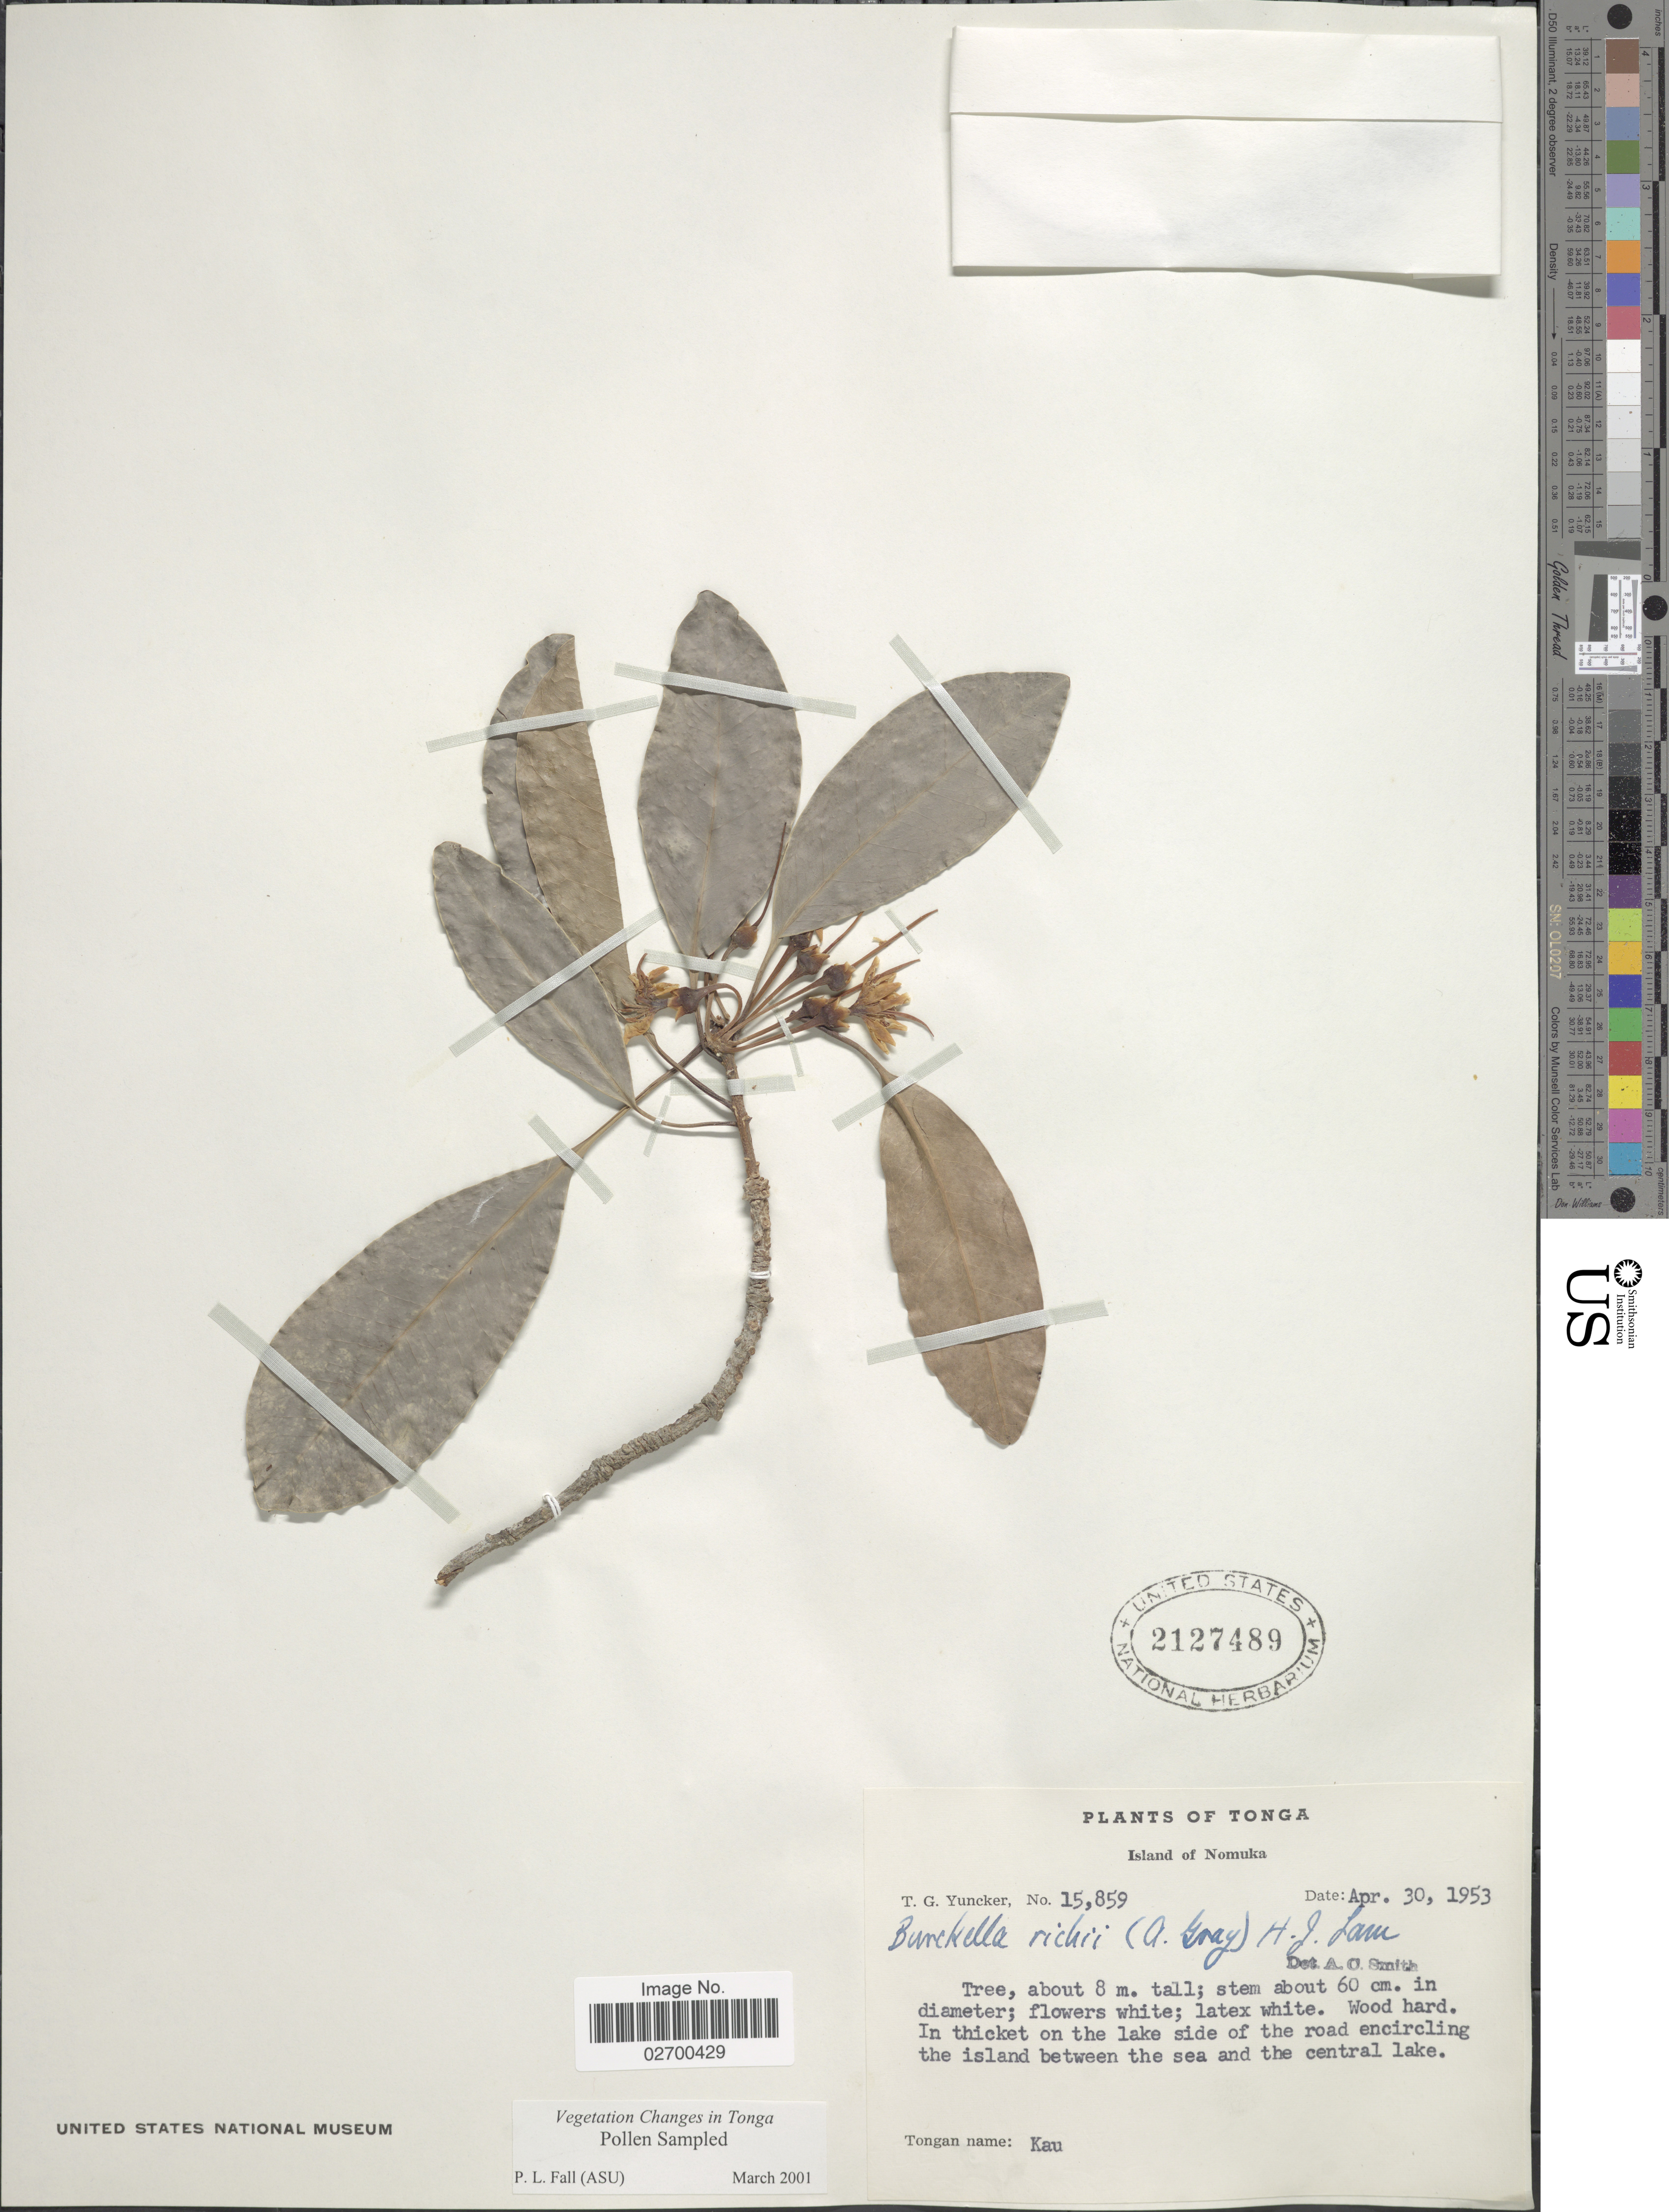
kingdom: Plantae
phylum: Tracheophyta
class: Magnoliopsida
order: Ericales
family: Sapotaceae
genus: Burckella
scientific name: Burckella richii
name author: (A. Gray) H.J. Lam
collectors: T. G. Yuncker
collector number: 15859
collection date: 1953-04-30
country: Tonga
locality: Island of Nomuka.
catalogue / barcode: US 2127489